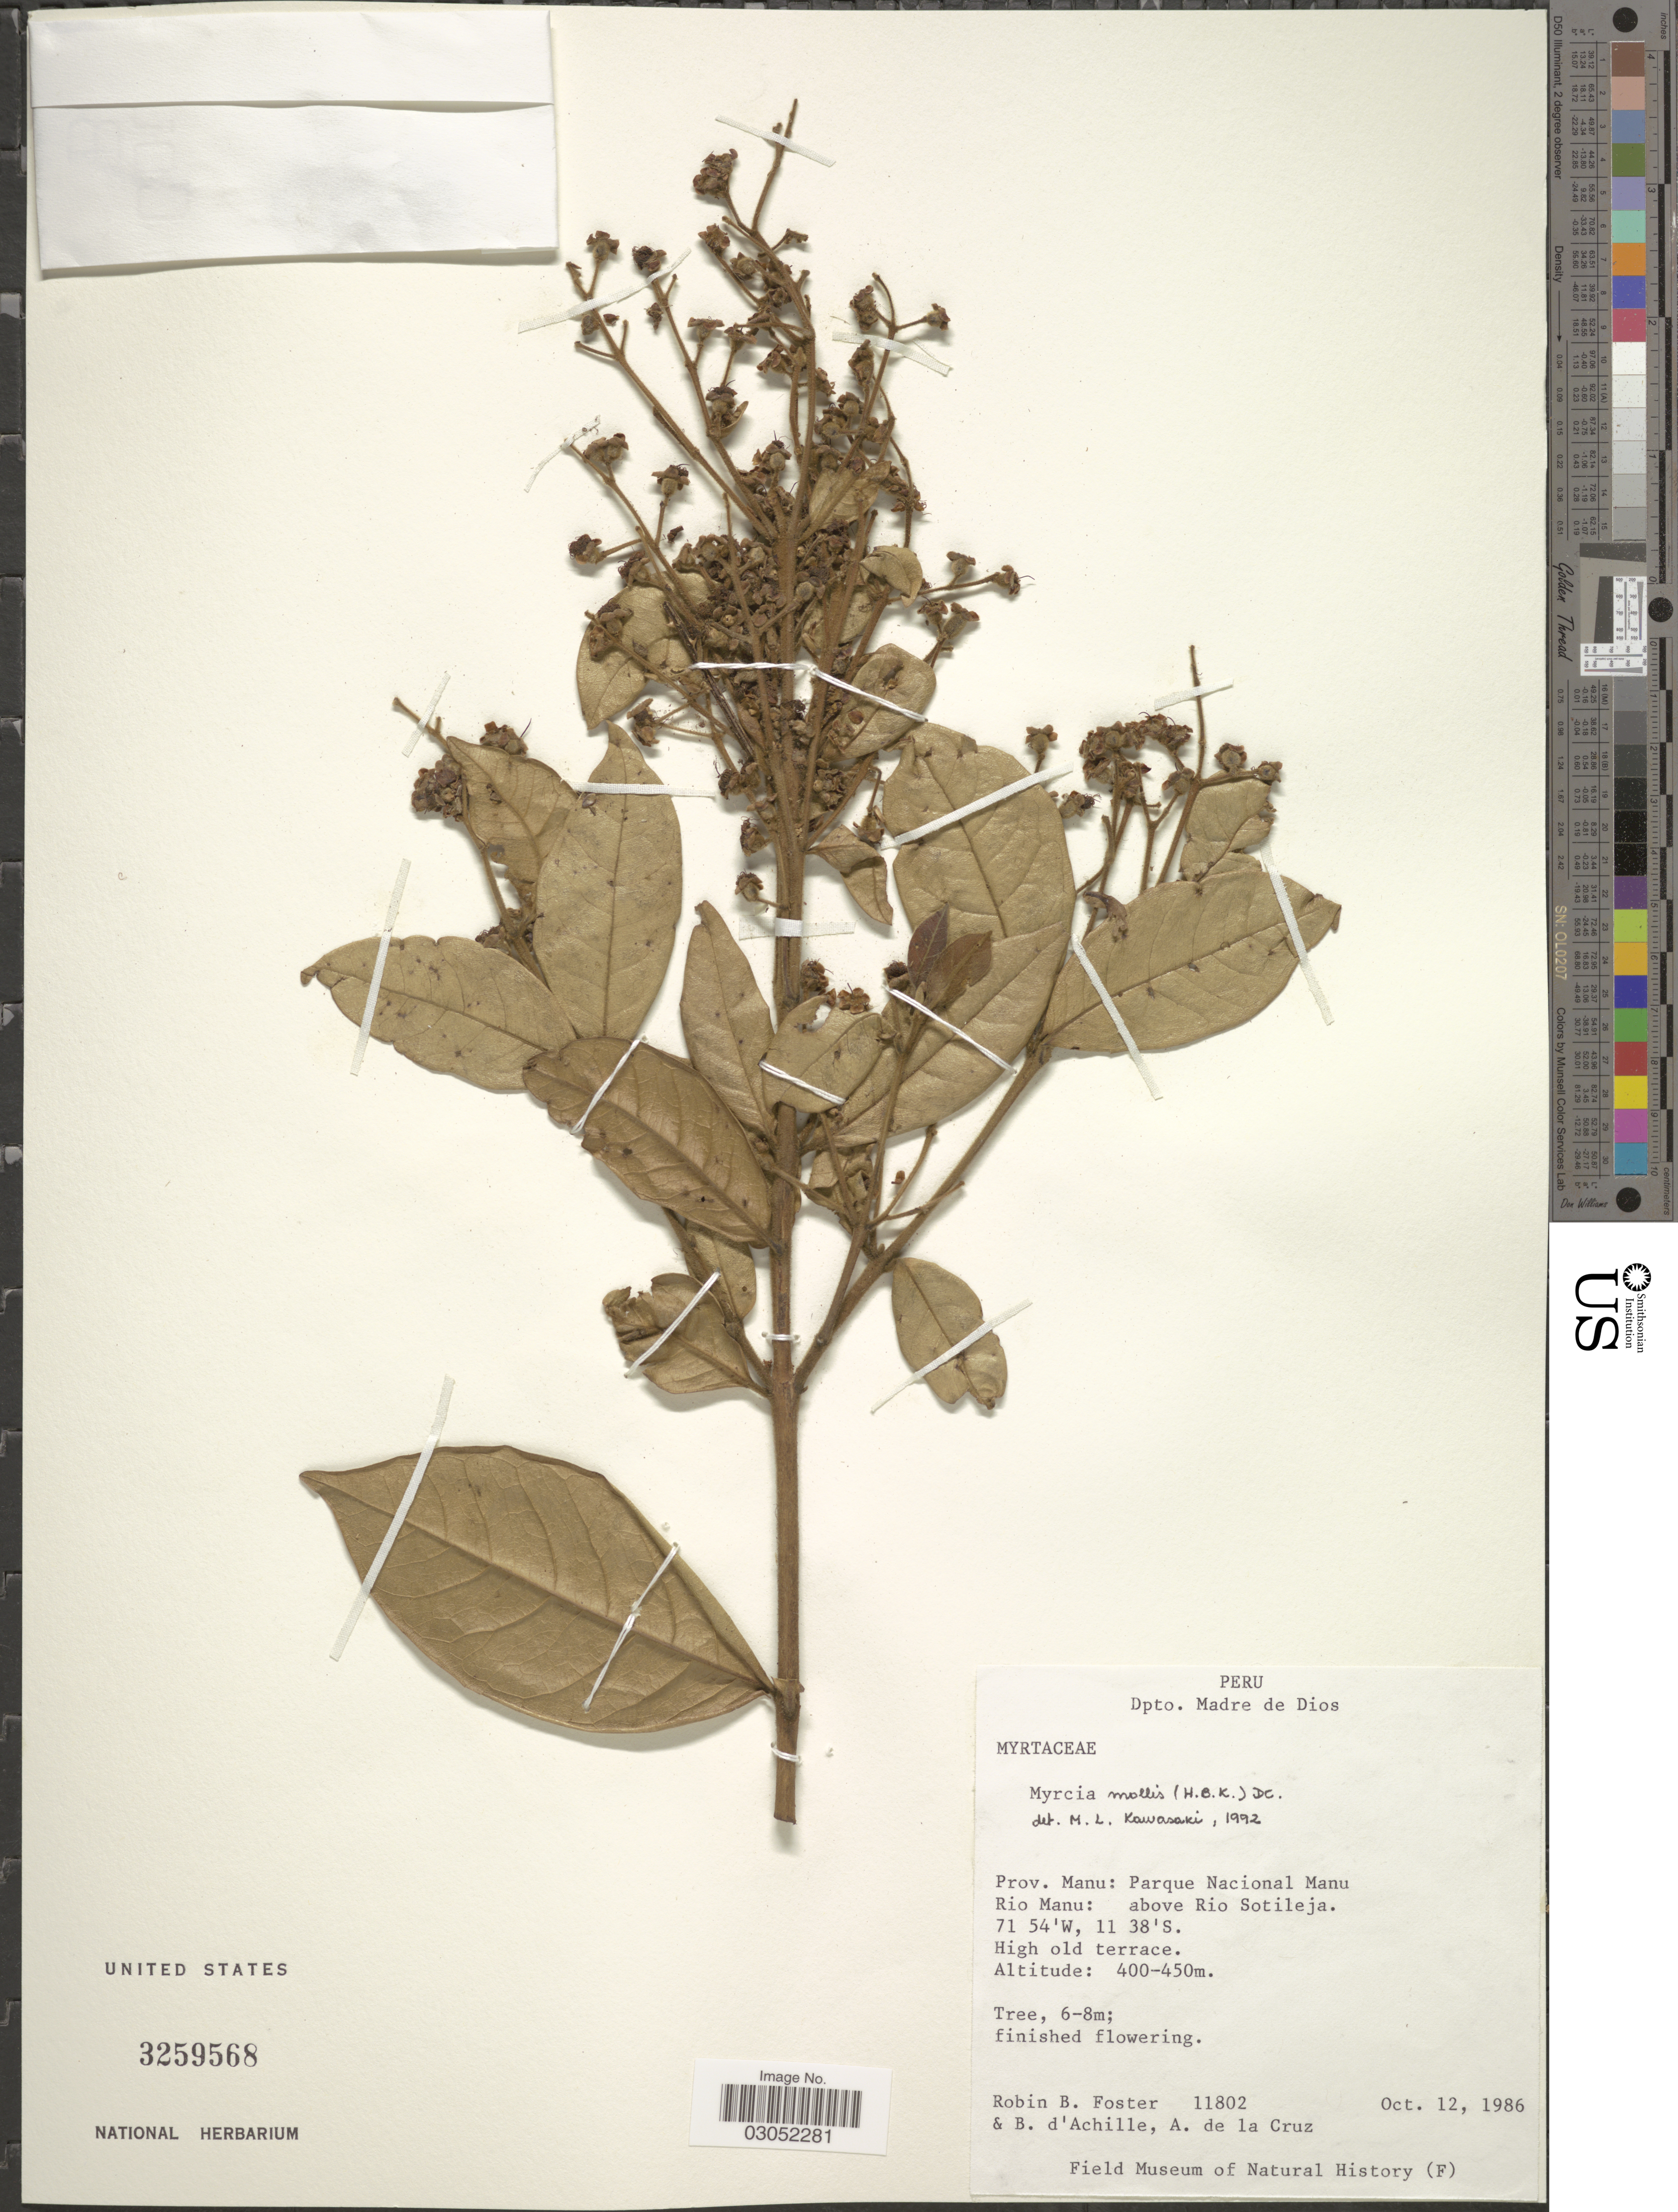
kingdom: Plantae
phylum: Tracheophyta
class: Magnoliopsida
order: Myrtales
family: Myrtaceae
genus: Myrcia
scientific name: Myrcia mollis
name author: (Kunth) DC.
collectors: R. B. Foster, B. d'Achille & A. de la Cruz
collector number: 11802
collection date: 1986-10-12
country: Peru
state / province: Madre de Dios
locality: Dpto. Madre de Dios. Prov. Manu: Parque Nacional Manu. Rio Manu: above Rio Sotileja.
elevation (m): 400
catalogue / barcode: US 3259568